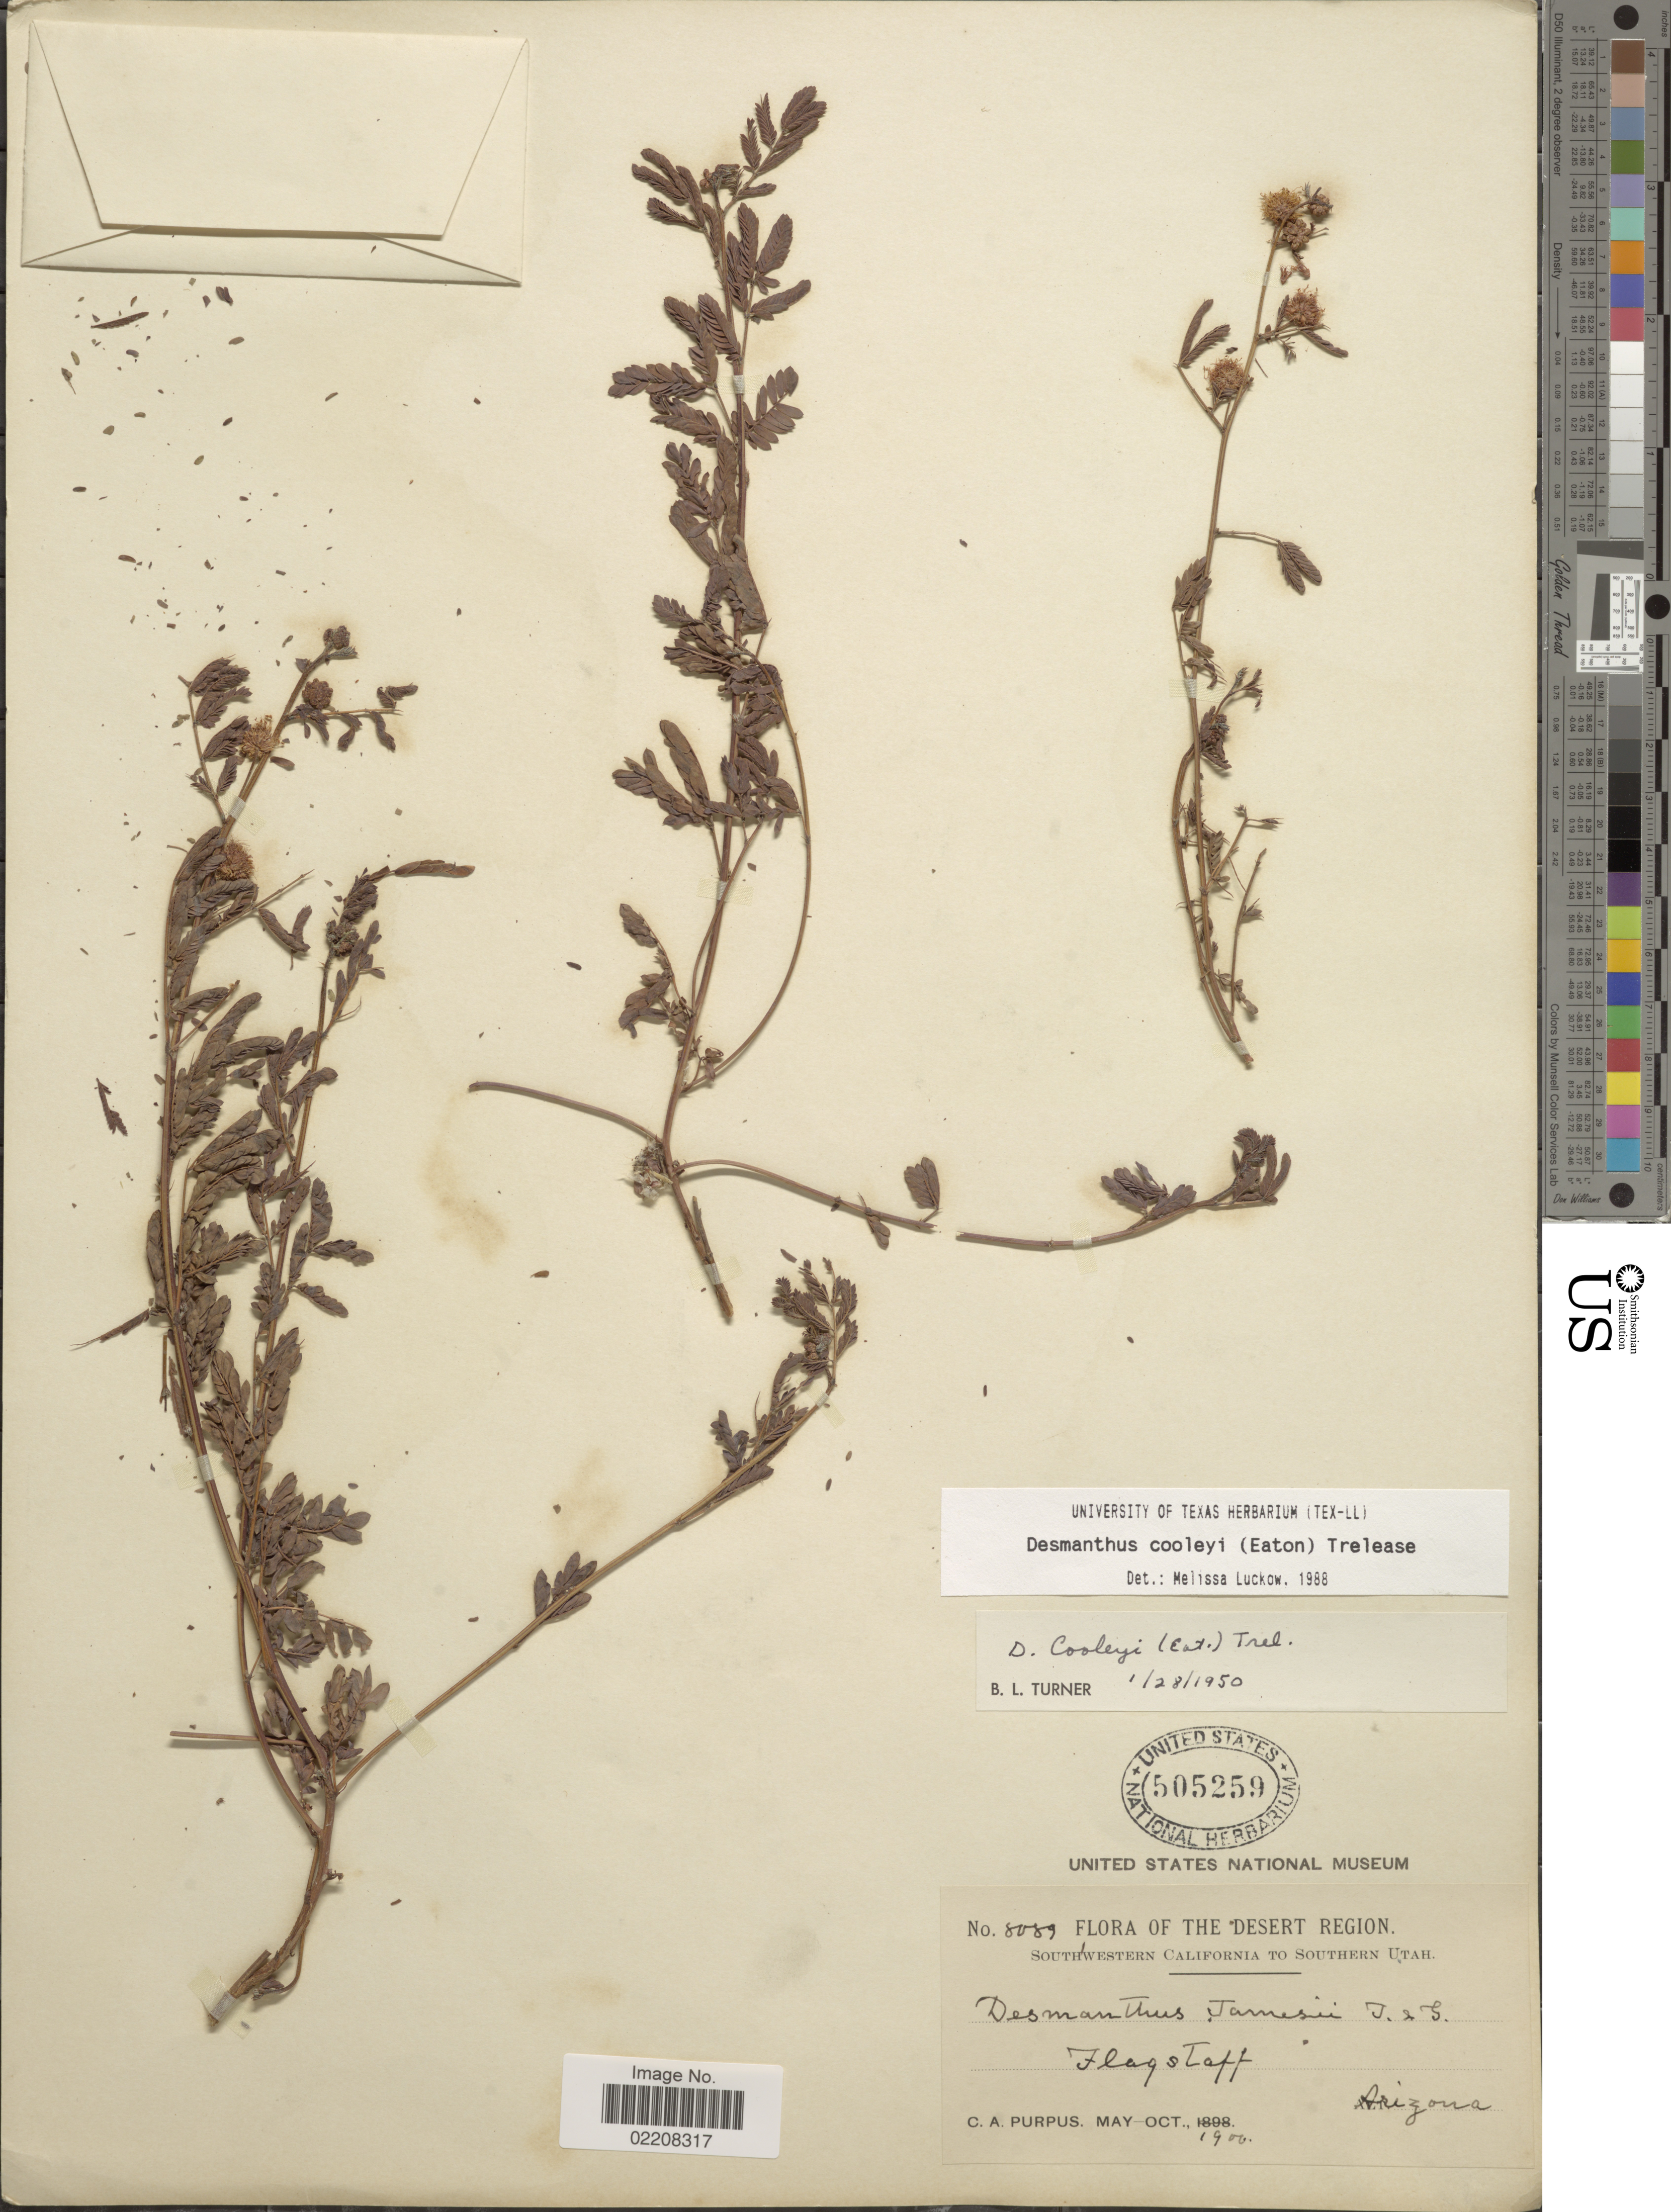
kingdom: Plantae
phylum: Tracheophyta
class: Magnoliopsida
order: Fabales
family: Fabaceae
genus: Desmanthus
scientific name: Desmanthus cooleyi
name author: (Eaton) Trel.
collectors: C. A. Purpus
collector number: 8089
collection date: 1900-05/1900-10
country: United States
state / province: Arizona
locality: Desert Region. Flagstaff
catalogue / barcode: US 505259